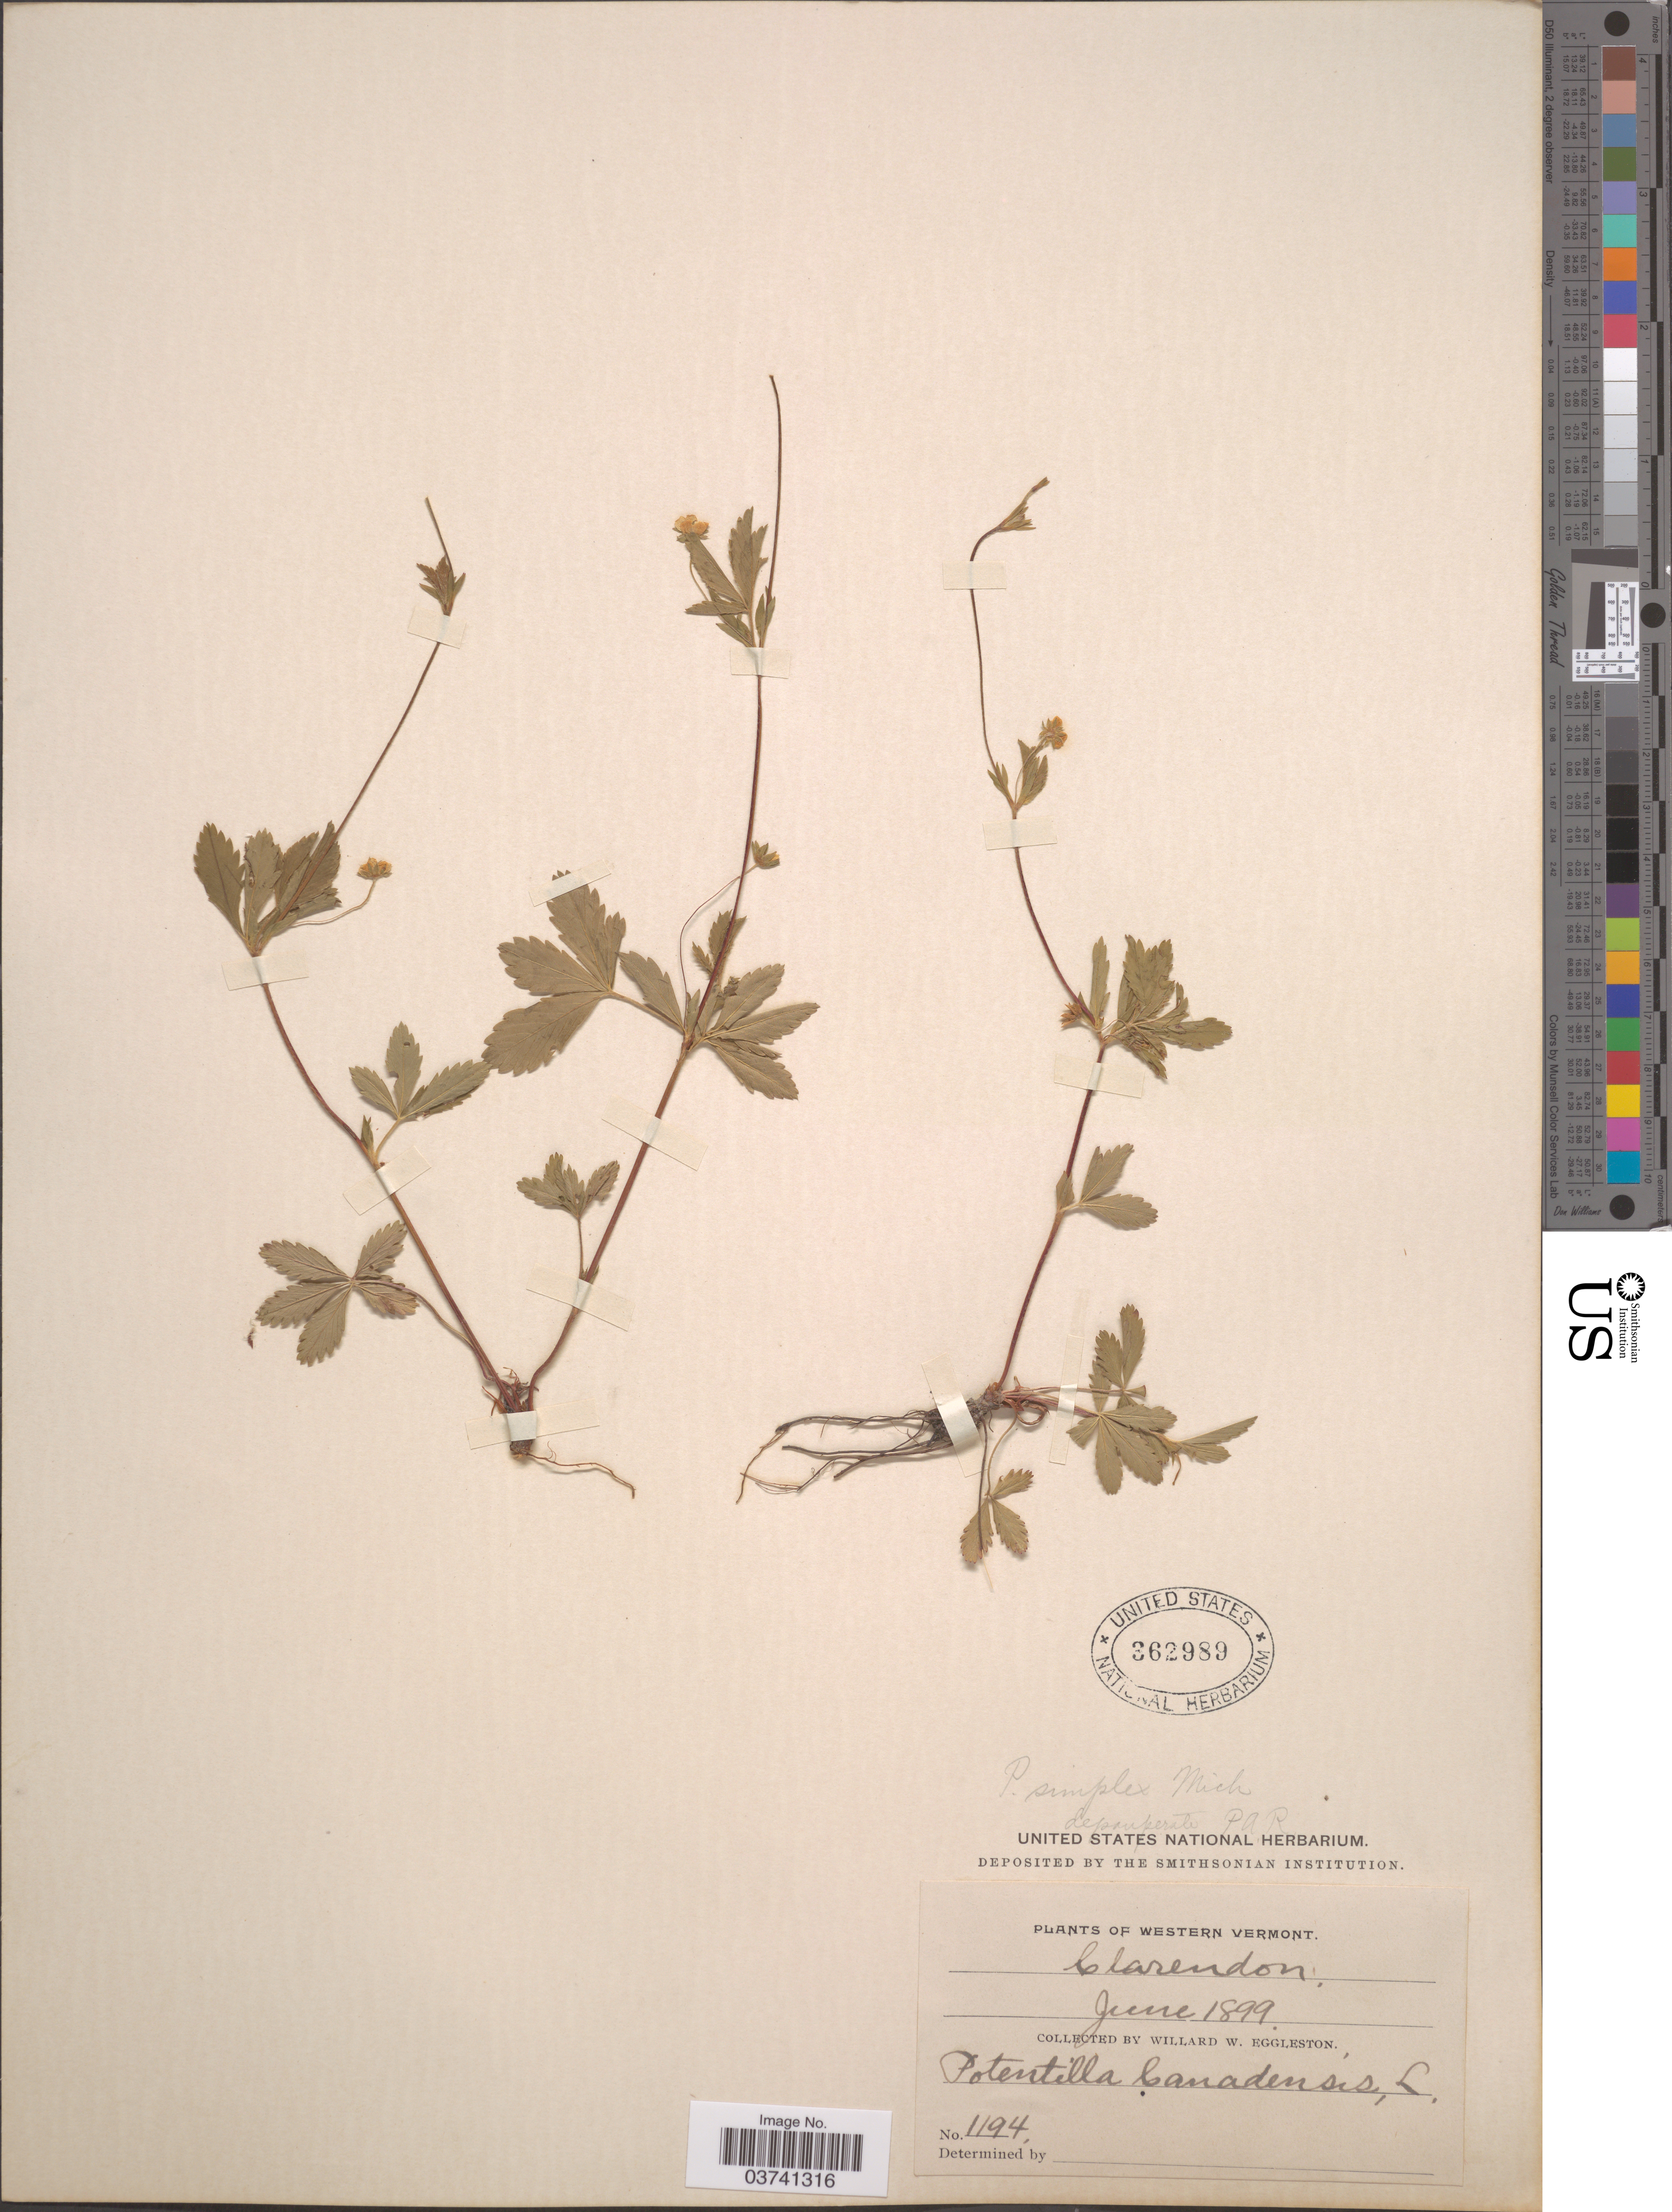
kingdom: Plantae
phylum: Tracheophyta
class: Magnoliopsida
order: Rosales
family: Rosaceae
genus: Potentilla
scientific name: Potentilla simplex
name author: Michx.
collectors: W. W. Eggleston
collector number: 1194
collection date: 1899-06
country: United States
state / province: Vermont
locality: Western Vermont. Clarendon.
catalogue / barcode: US 362989